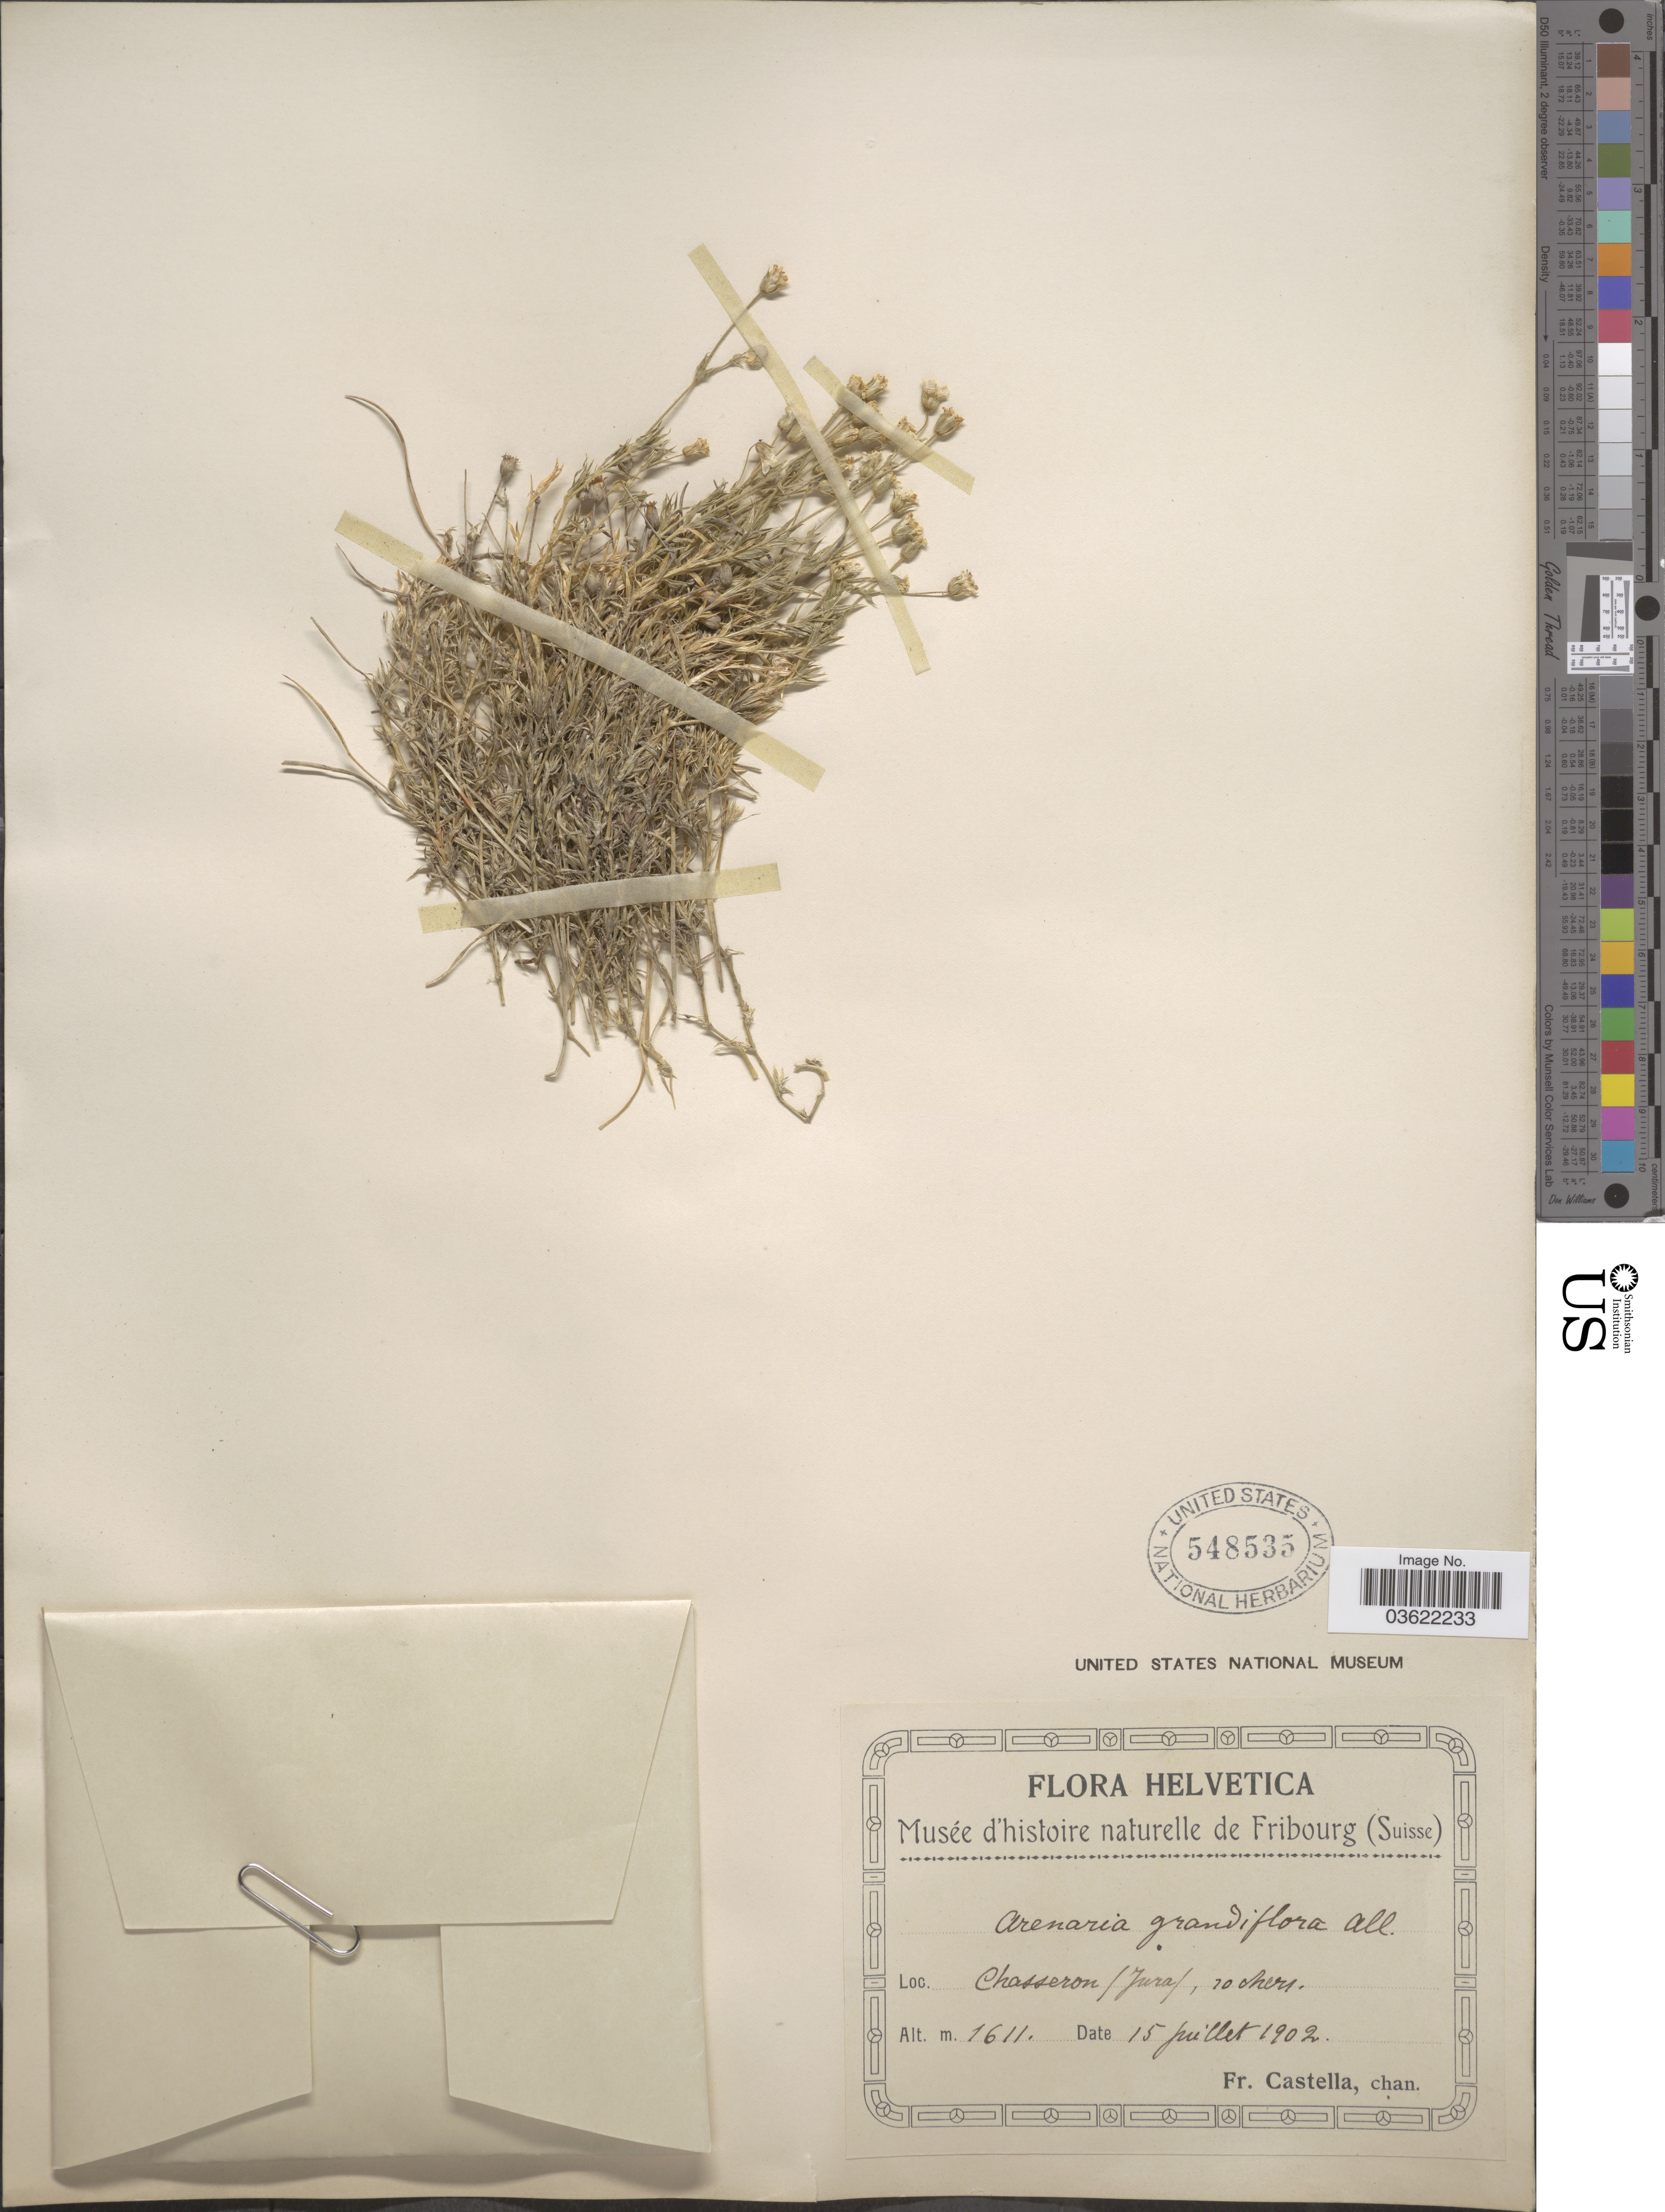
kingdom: Plantae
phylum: Tracheophyta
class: Magnoliopsida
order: Caryophyllales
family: Caryophyllaceae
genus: Arenaria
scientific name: Arenaria grandiflora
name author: L.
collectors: Fr. Castella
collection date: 1902-07-15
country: Switzerland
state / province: Jura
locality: Helvetica. Chasseron, rochers.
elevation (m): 1611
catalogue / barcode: US 548535